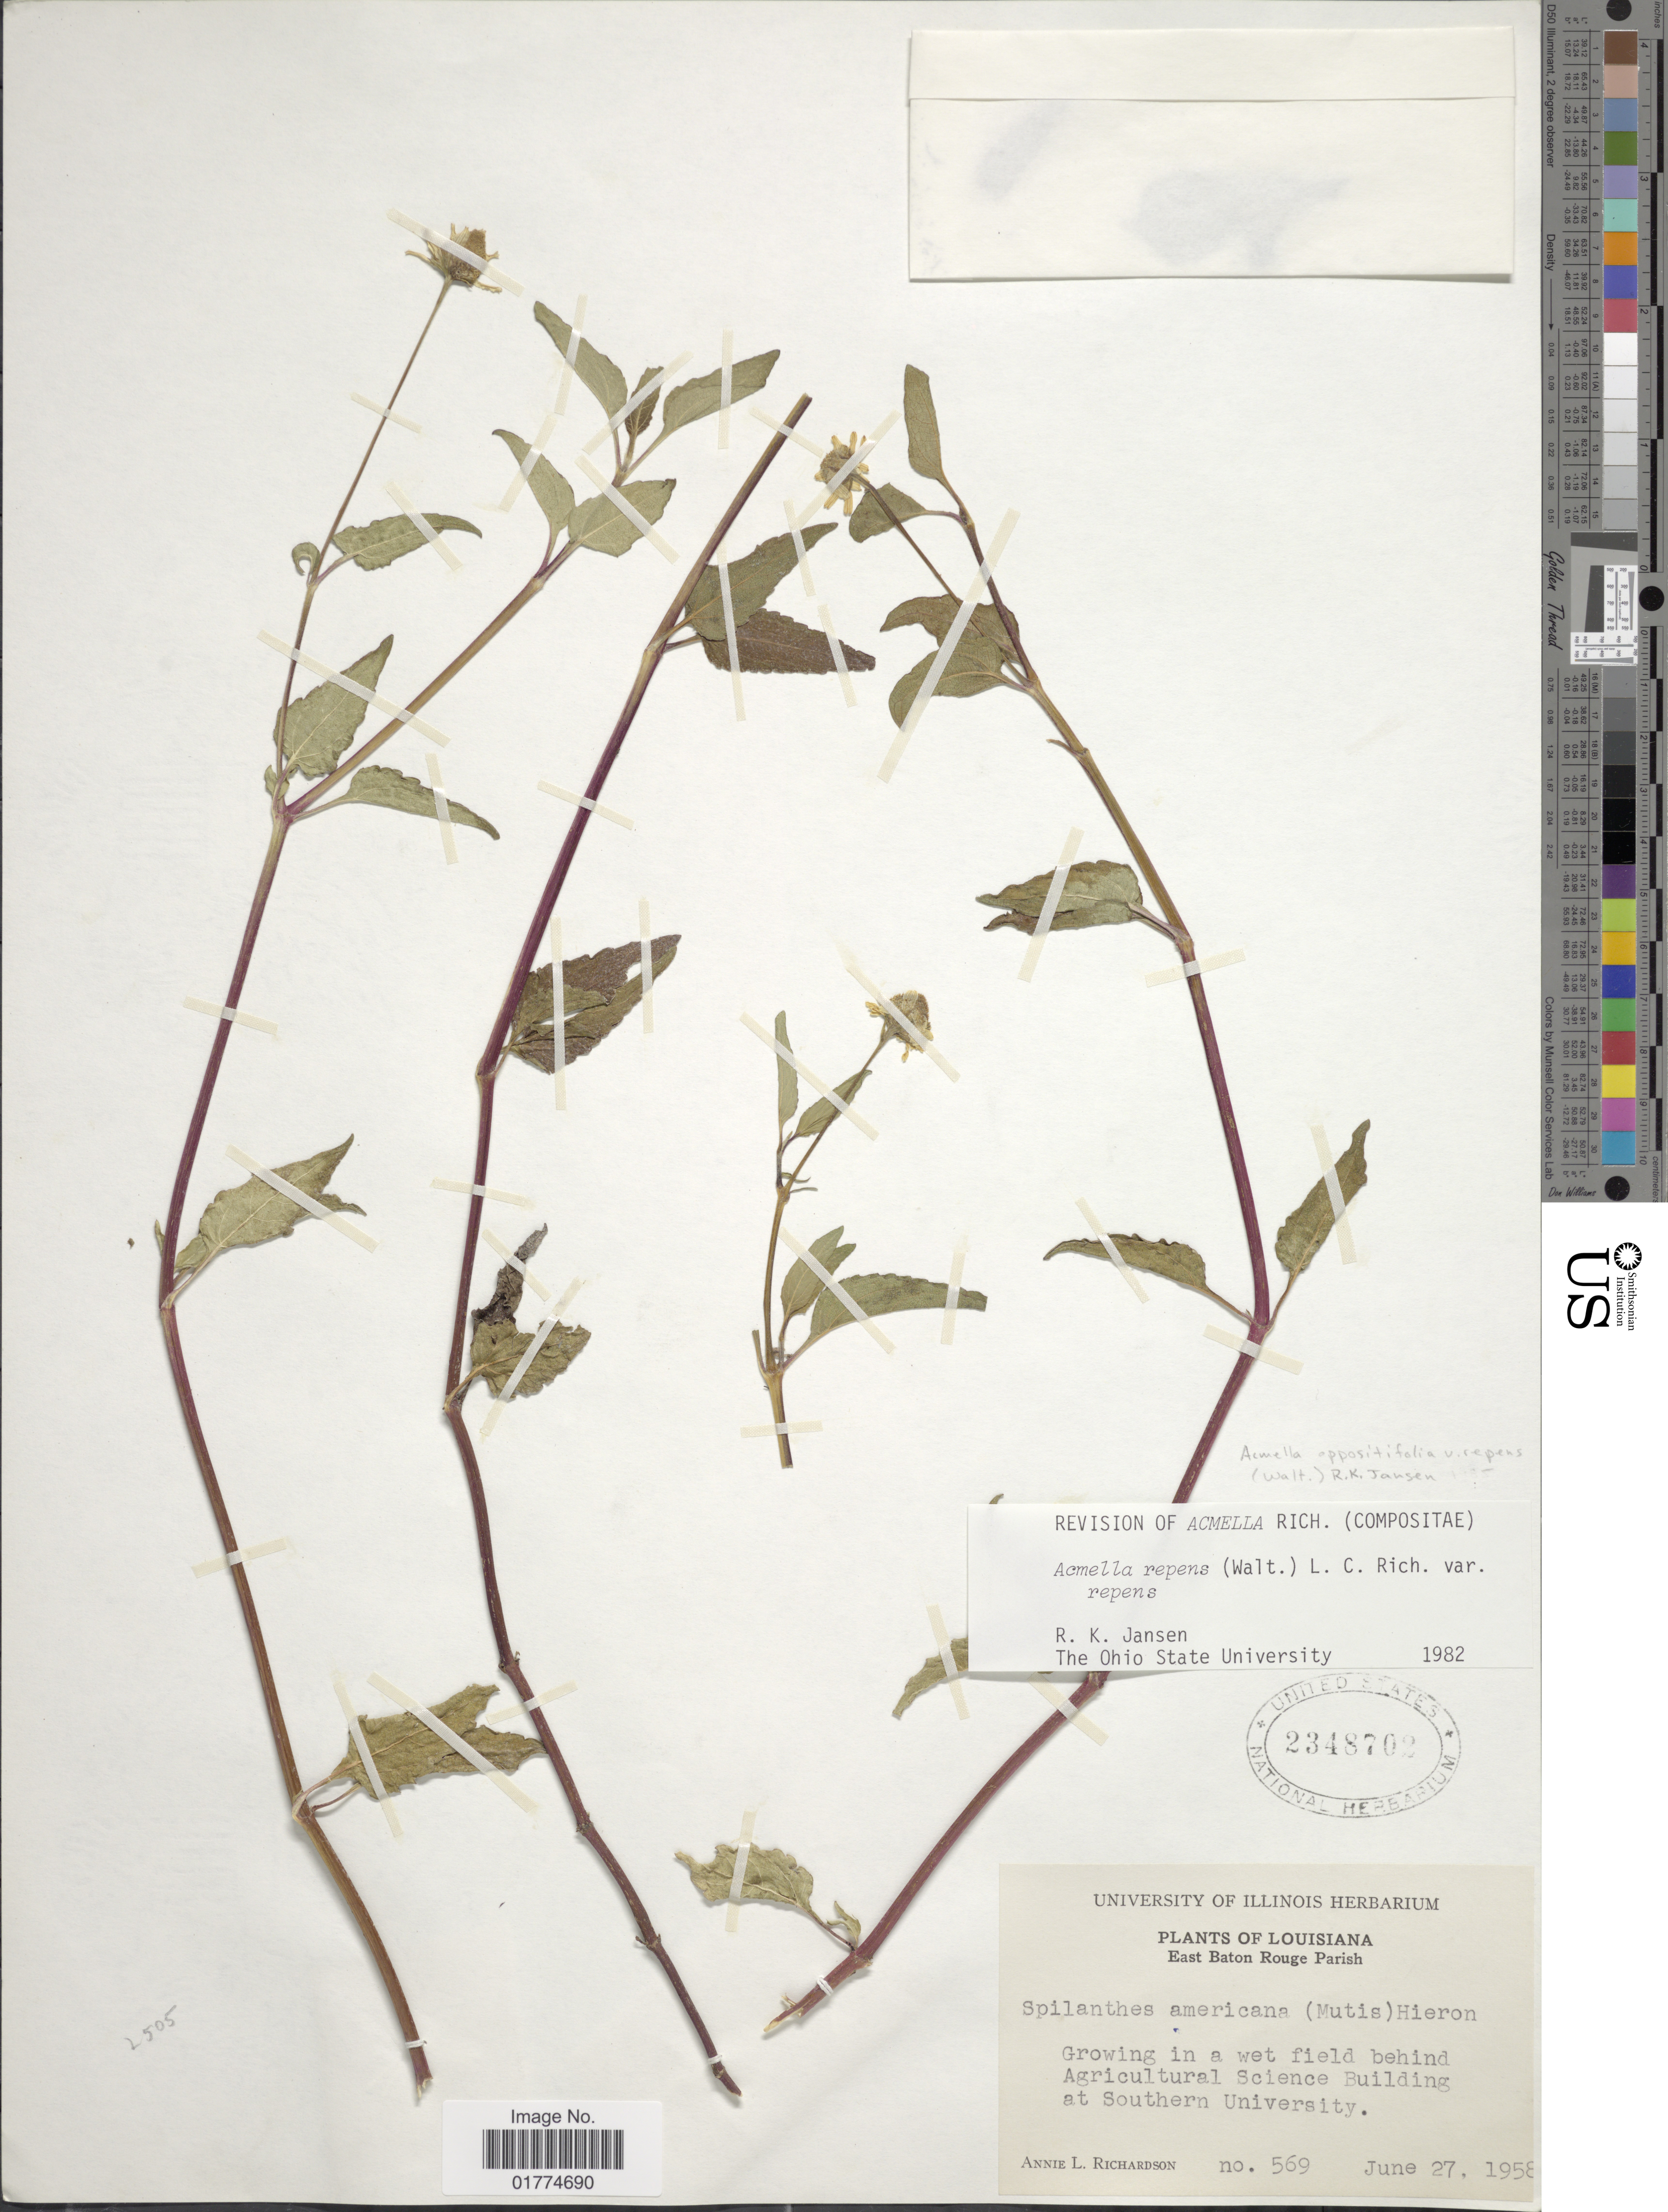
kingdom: Plantae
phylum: Tracheophyta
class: Magnoliopsida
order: Asterales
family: Asteraceae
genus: Acmella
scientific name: Acmella oppositifolia var. repens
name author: (Walter) R.K. Jansen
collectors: A. L. Richardson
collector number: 569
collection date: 1958-06-27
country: United States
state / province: Louisiana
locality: East Baton Rouge Parish. behind Agricultural Science Building at Southern University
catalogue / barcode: US 2348702